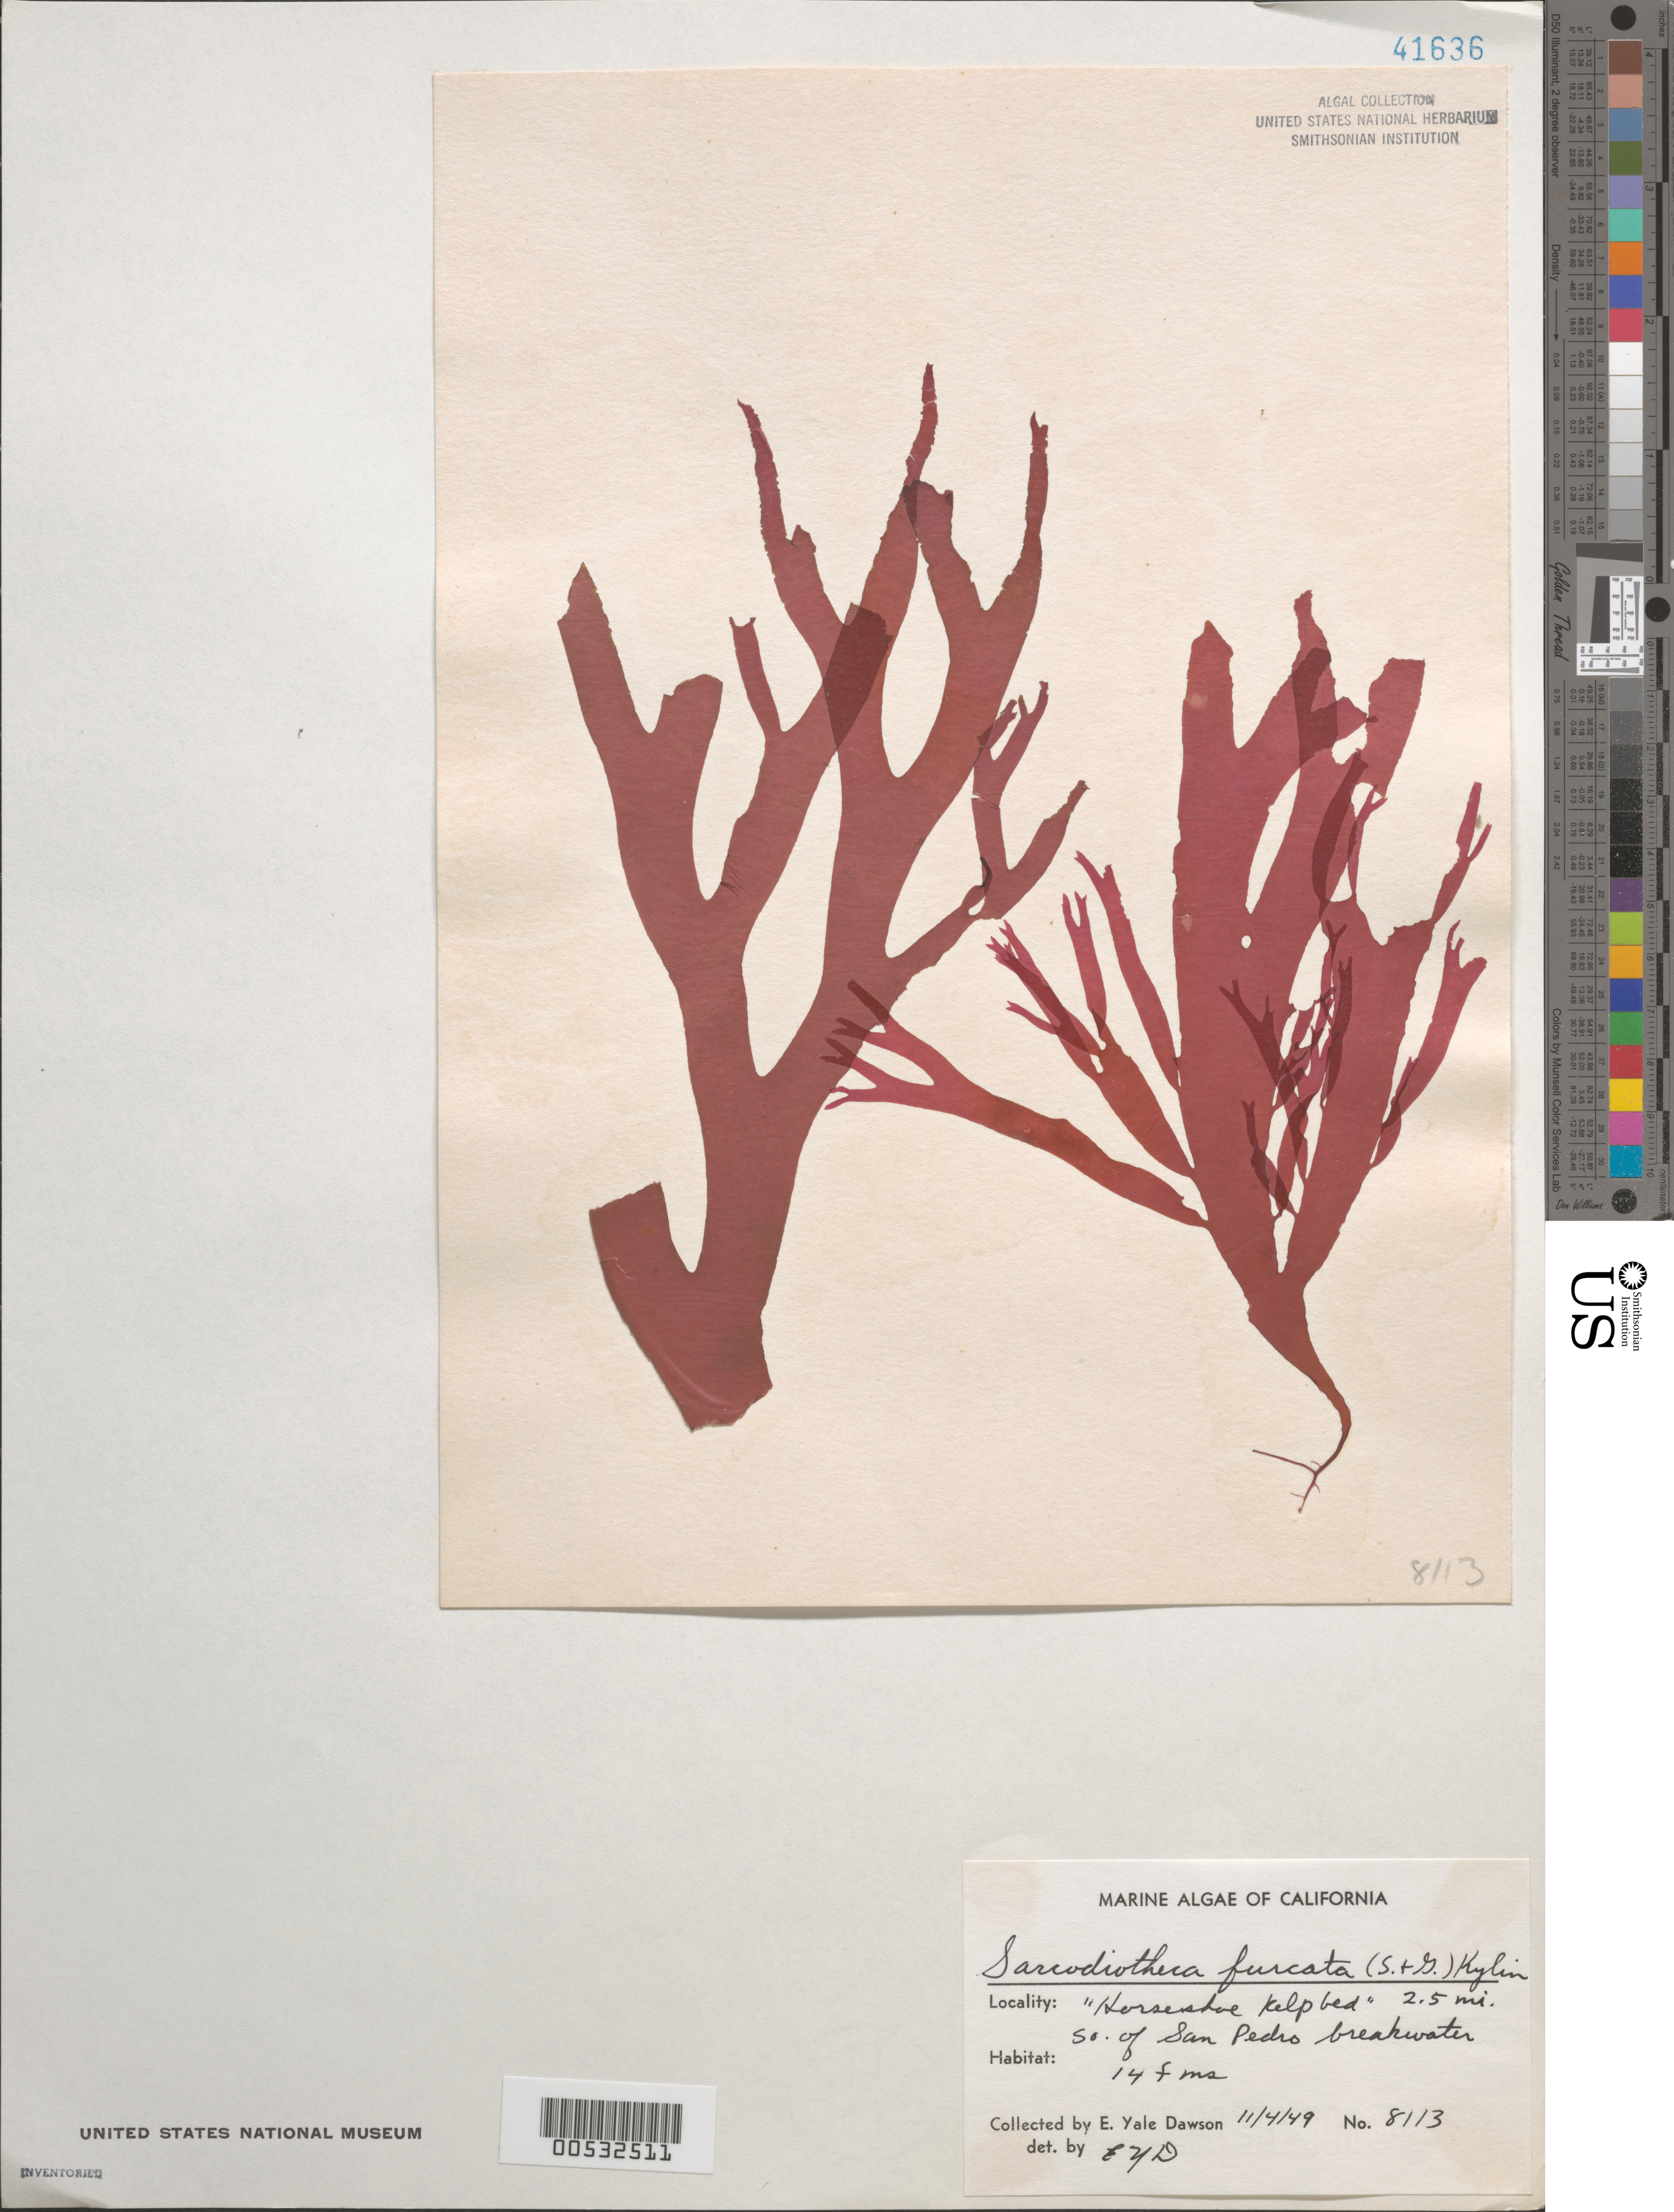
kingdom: Plantae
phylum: Rhodophyta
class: Florideophyceae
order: Gigartinales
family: Solieriaceae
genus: Sarcodiotheca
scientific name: Sarcodiotheca furcata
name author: (Setch. & N.L. Gardner) Kylin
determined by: Dawson, E. Y.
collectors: E. Y. Dawson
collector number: EYD 8113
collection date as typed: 04 Nov 1949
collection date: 1949-11-04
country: United States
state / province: California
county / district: Los Angeles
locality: Horseshoe Kelp Bed, south of San Pedro breakwater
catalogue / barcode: US 41636